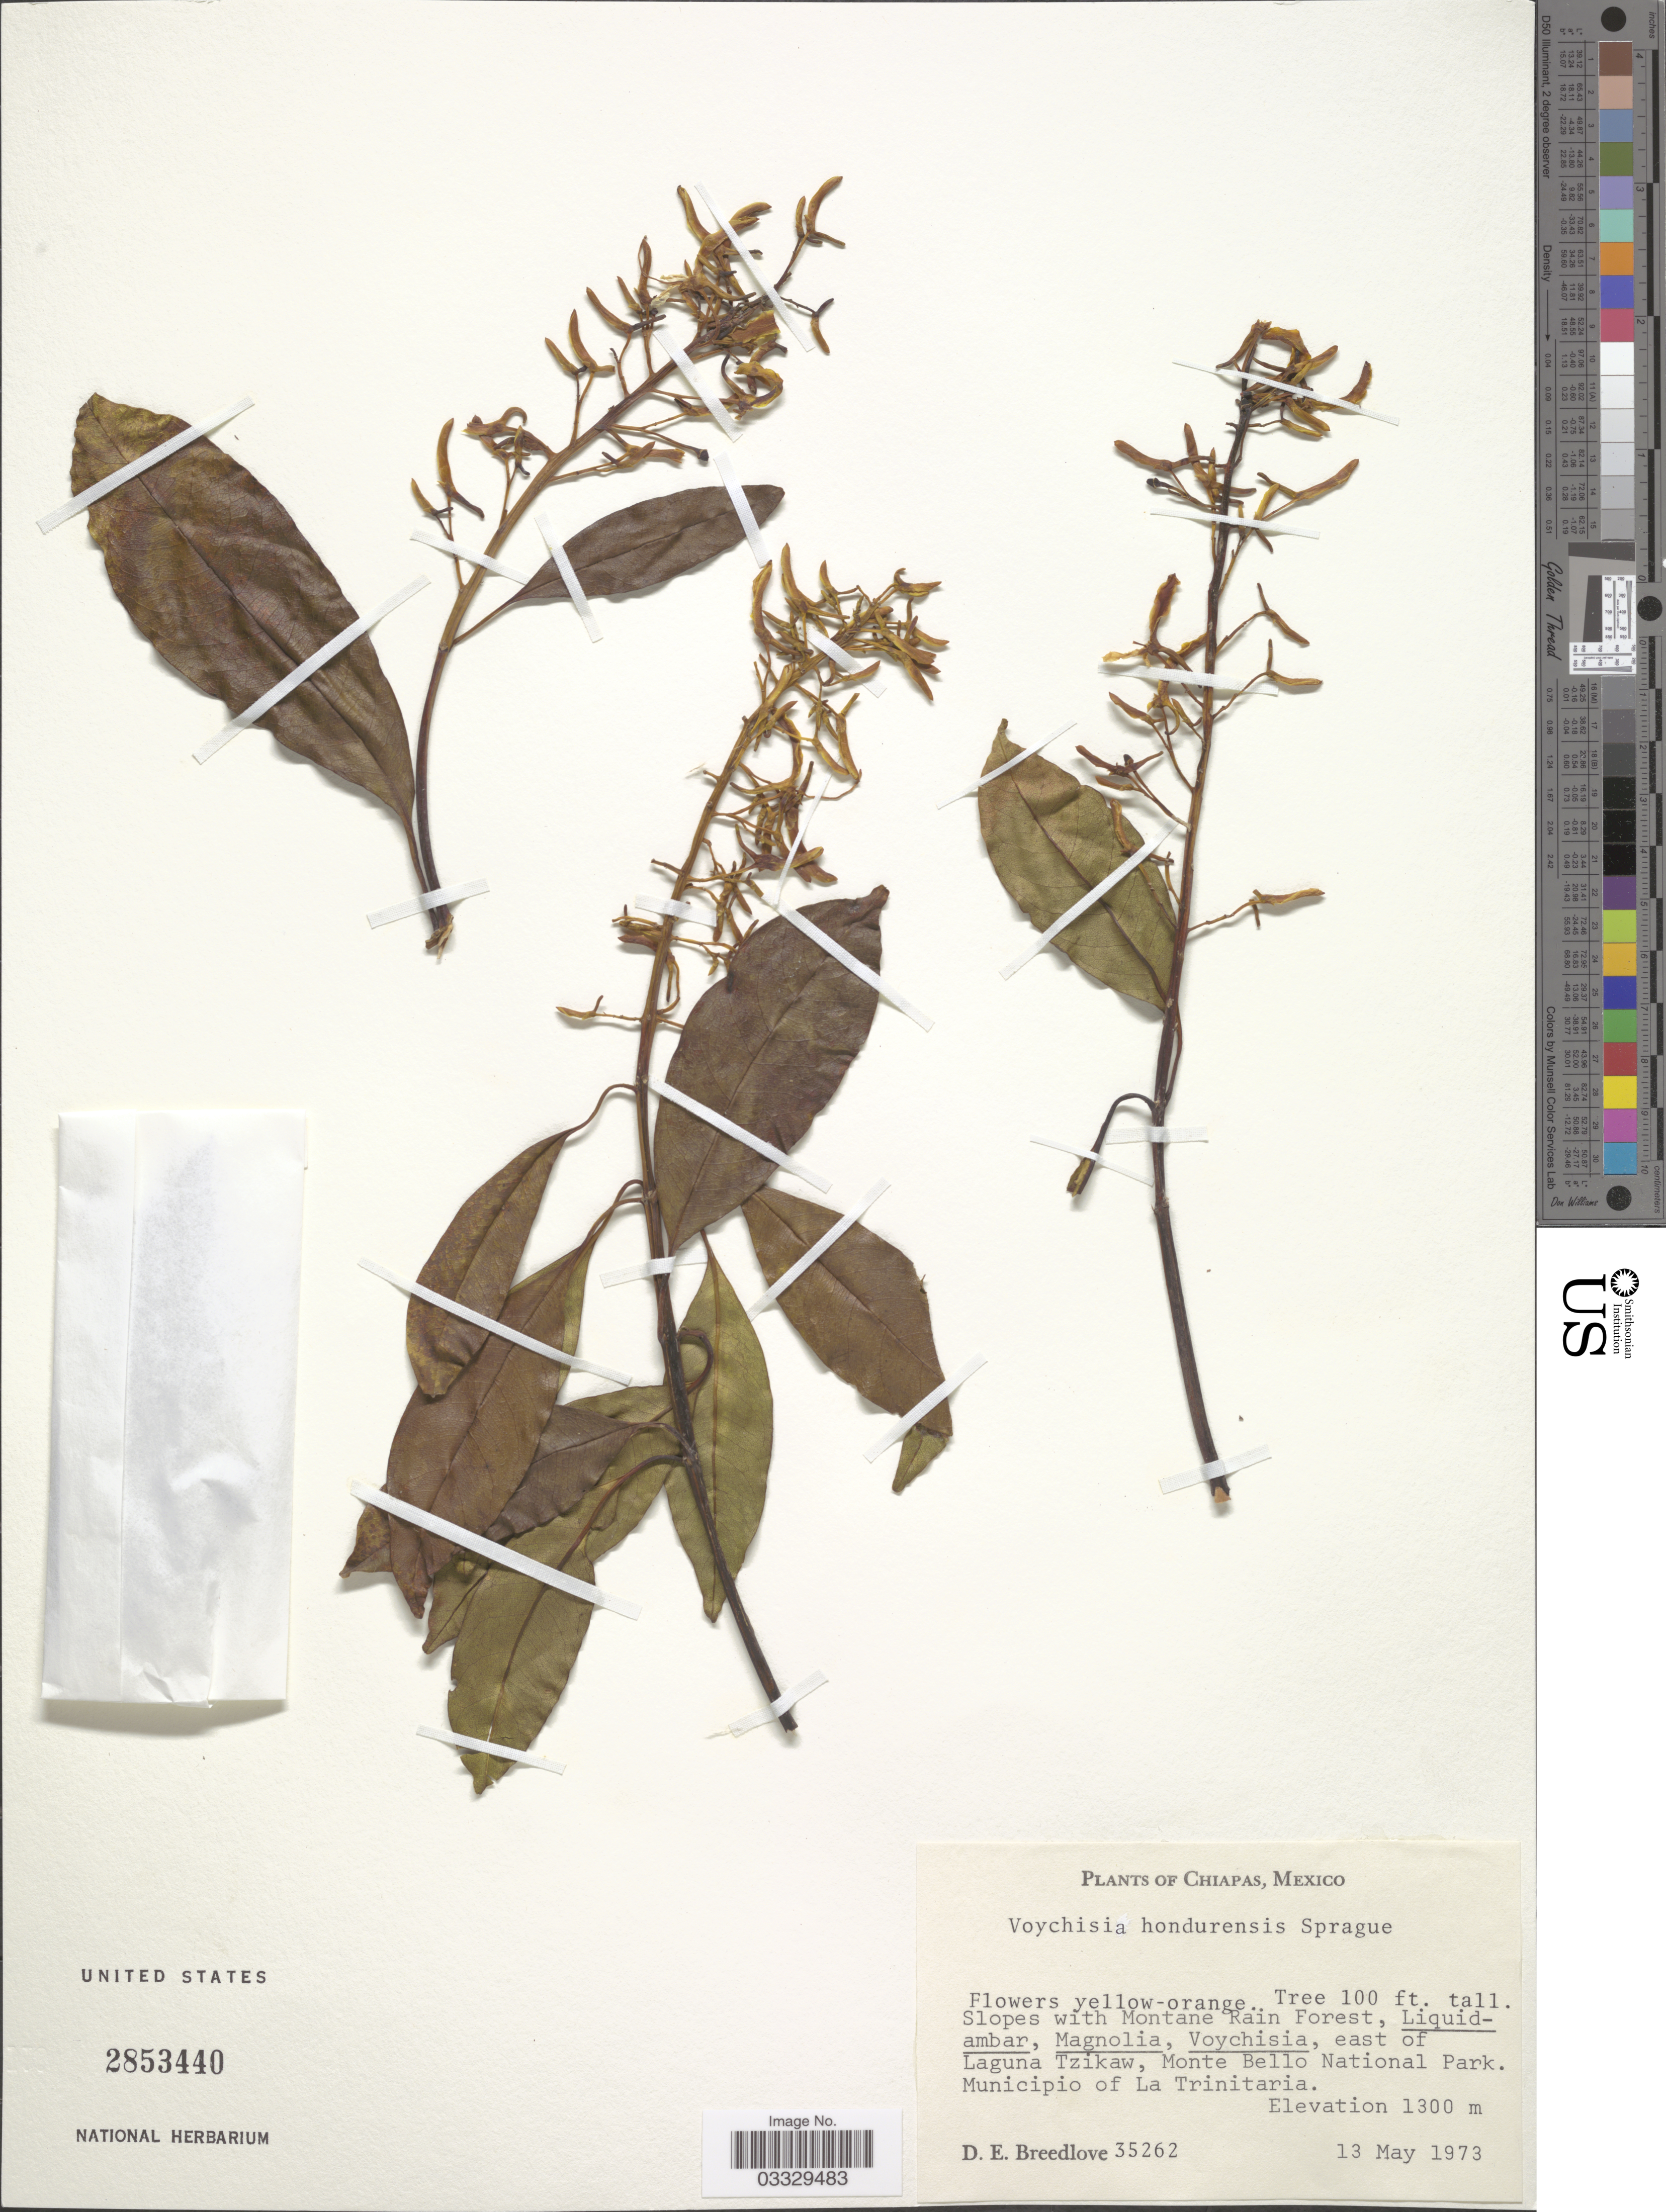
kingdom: Plantae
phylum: Tracheophyta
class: Magnoliopsida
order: Myrtales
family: Vochysiaceae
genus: Vochysia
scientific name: Vochysia hondurensis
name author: Sprague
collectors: D. E. Breedlove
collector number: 35262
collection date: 1973-05-13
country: Mexico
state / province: Chiapas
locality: East of Laguna Tzikaw, Monte Bello National Park. Municipio of La Trinitaria.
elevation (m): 1300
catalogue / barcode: US 2853440